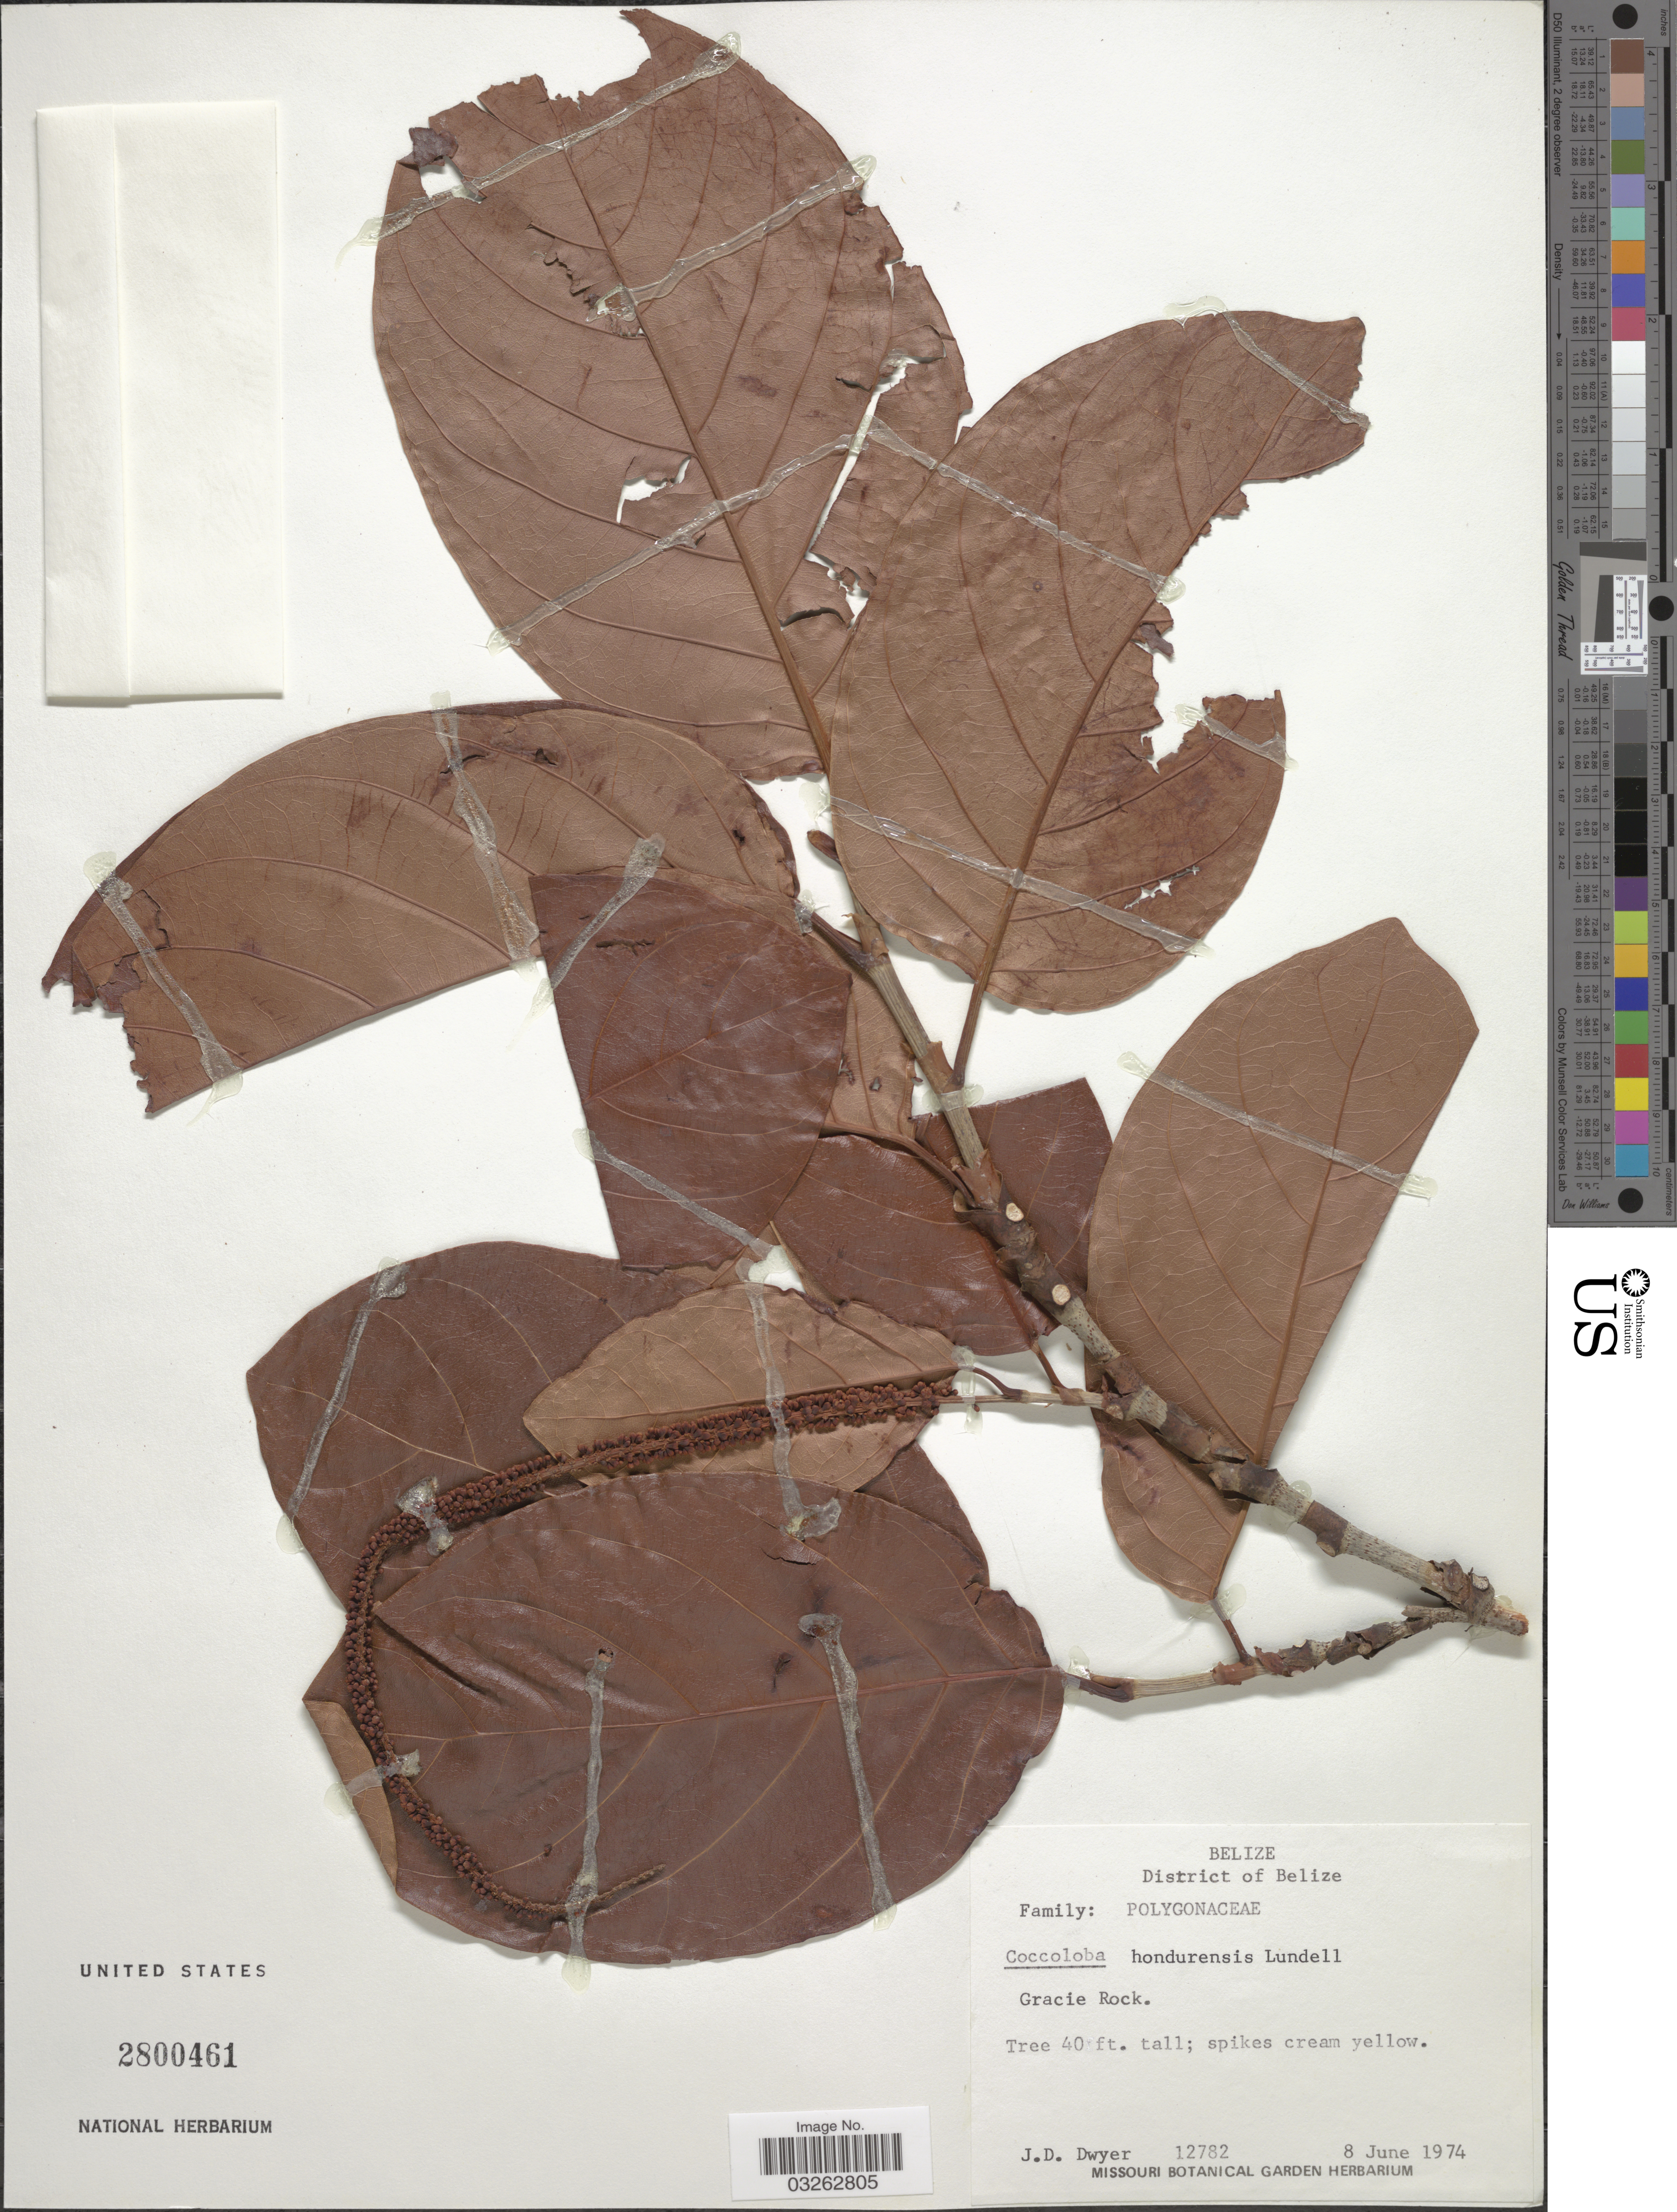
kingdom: Plantae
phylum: Tracheophyta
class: Magnoliopsida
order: Caryophyllales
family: Polygonaceae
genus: Coccoloba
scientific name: Coccoloba hondurensis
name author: Lundell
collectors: J. D. Dwyer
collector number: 12782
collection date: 1974-06-08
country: Belize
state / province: Belize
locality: District of Belize. Gracie Rock.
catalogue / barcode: US 2800461